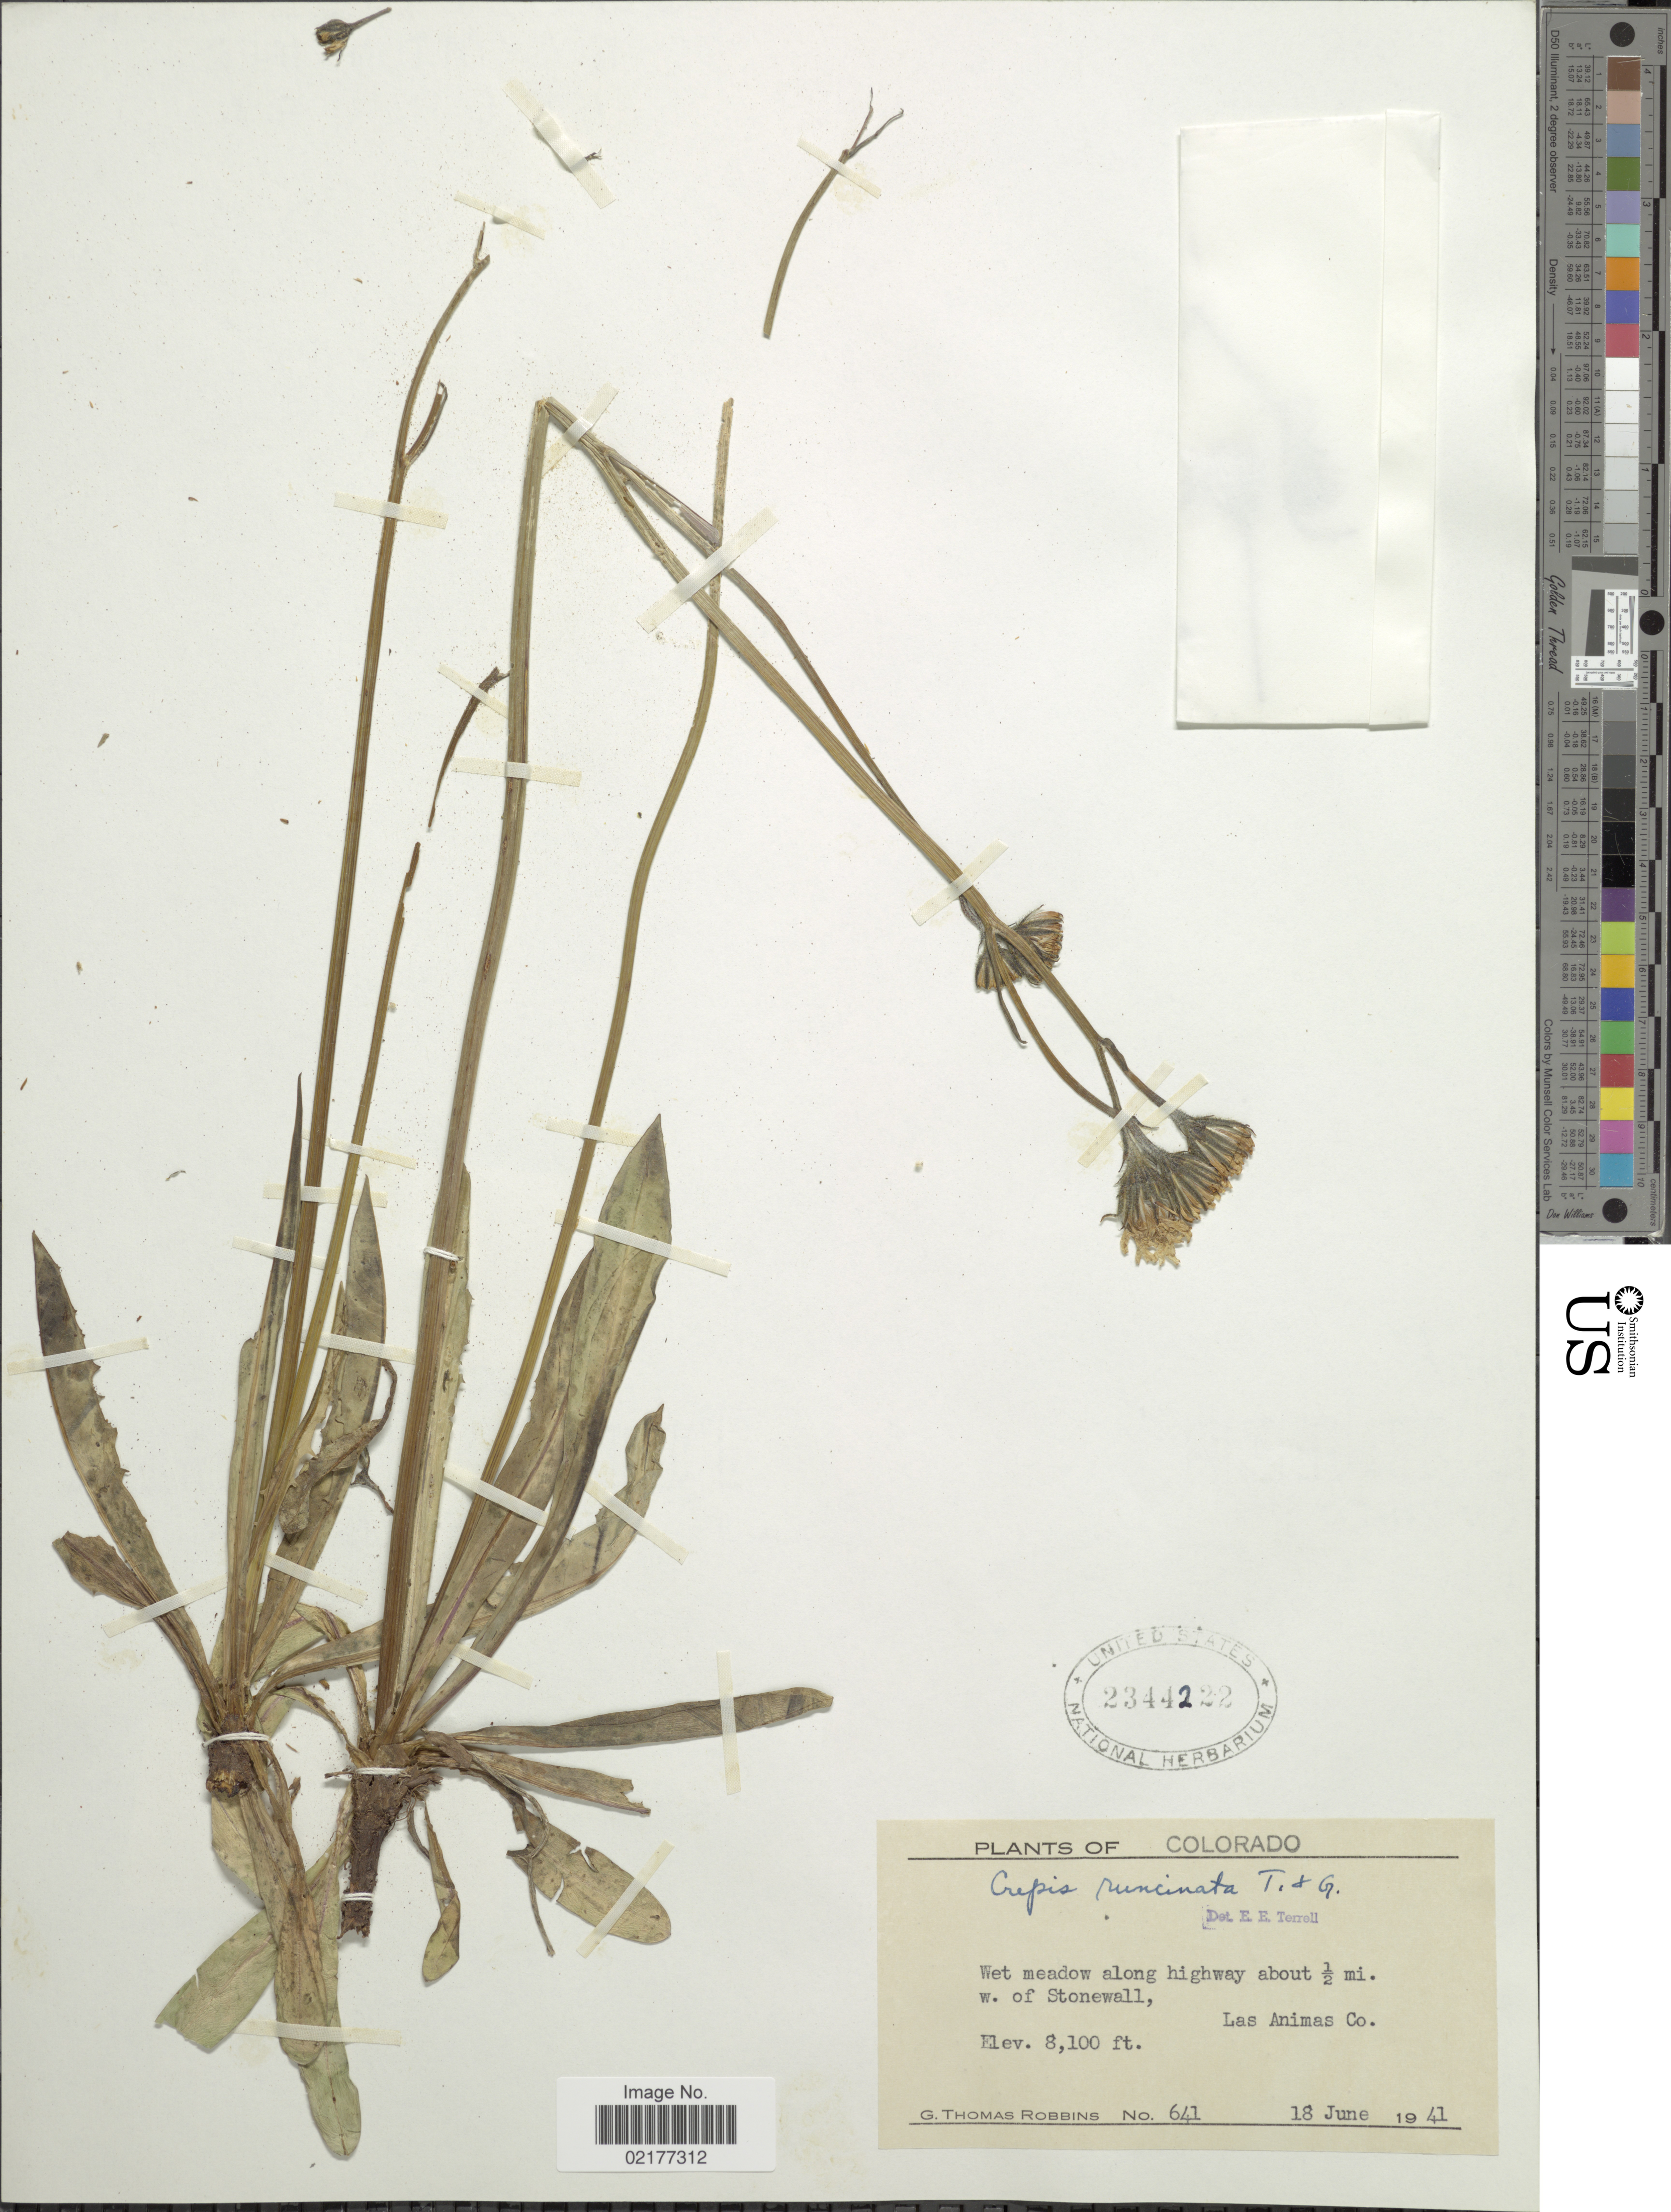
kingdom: Plantae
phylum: Tracheophyta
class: Magnoliopsida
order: Asterales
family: Asteraceae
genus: Crepis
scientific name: Crepis runcinata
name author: Torr. & A. Gray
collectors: G. T. Robbins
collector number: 641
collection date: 1941-06-18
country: United States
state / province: Colorado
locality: Wet meadow along highway about ½ mi. w. of Stonewall, Las Animas Co.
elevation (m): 2469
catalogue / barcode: US 2344222